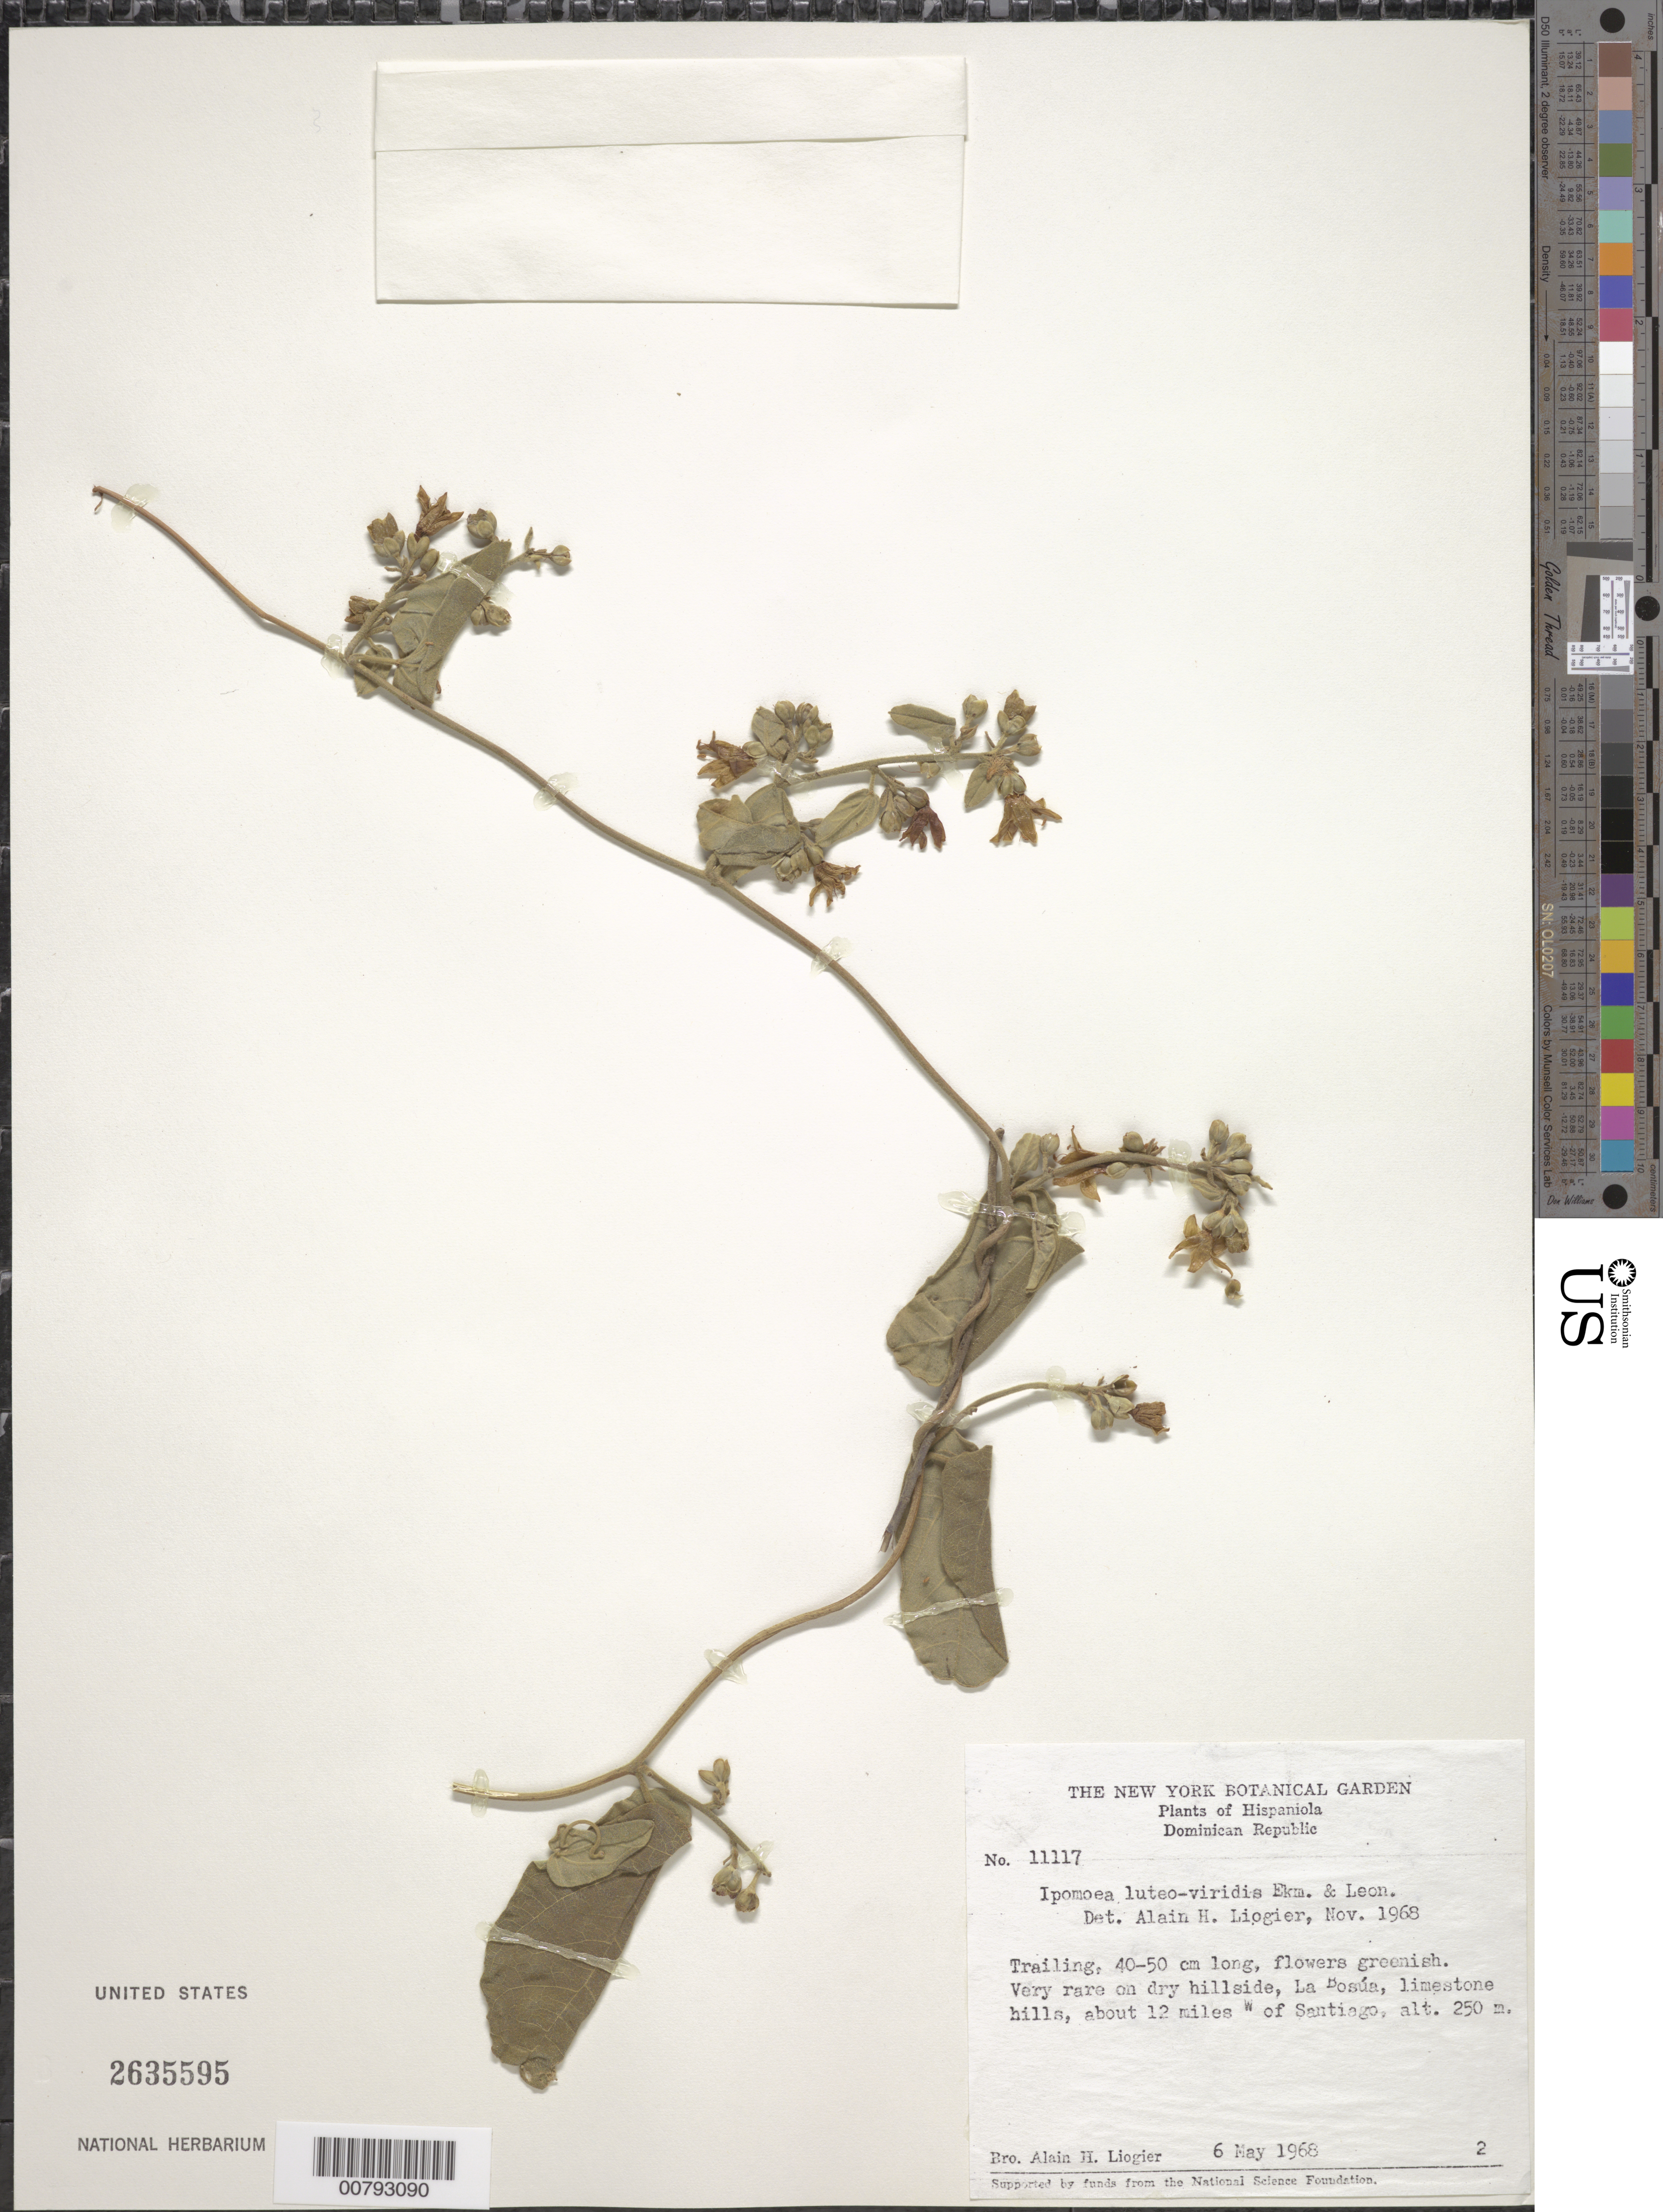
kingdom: Plantae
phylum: Tracheophyta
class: Magnoliopsida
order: Solanales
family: Convolvulaceae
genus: Ipomoea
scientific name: Ipomoea luteo-viridis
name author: Ekman & Leonard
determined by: Liogier, Alain H.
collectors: A. H. Liogier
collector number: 11117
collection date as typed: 06 May 1968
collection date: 1968-05-06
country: Dominican Republic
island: Hispaniola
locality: About 12 miles W of Santiago, La Bosúa.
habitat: Limestone hills.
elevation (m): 250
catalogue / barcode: US 2635595